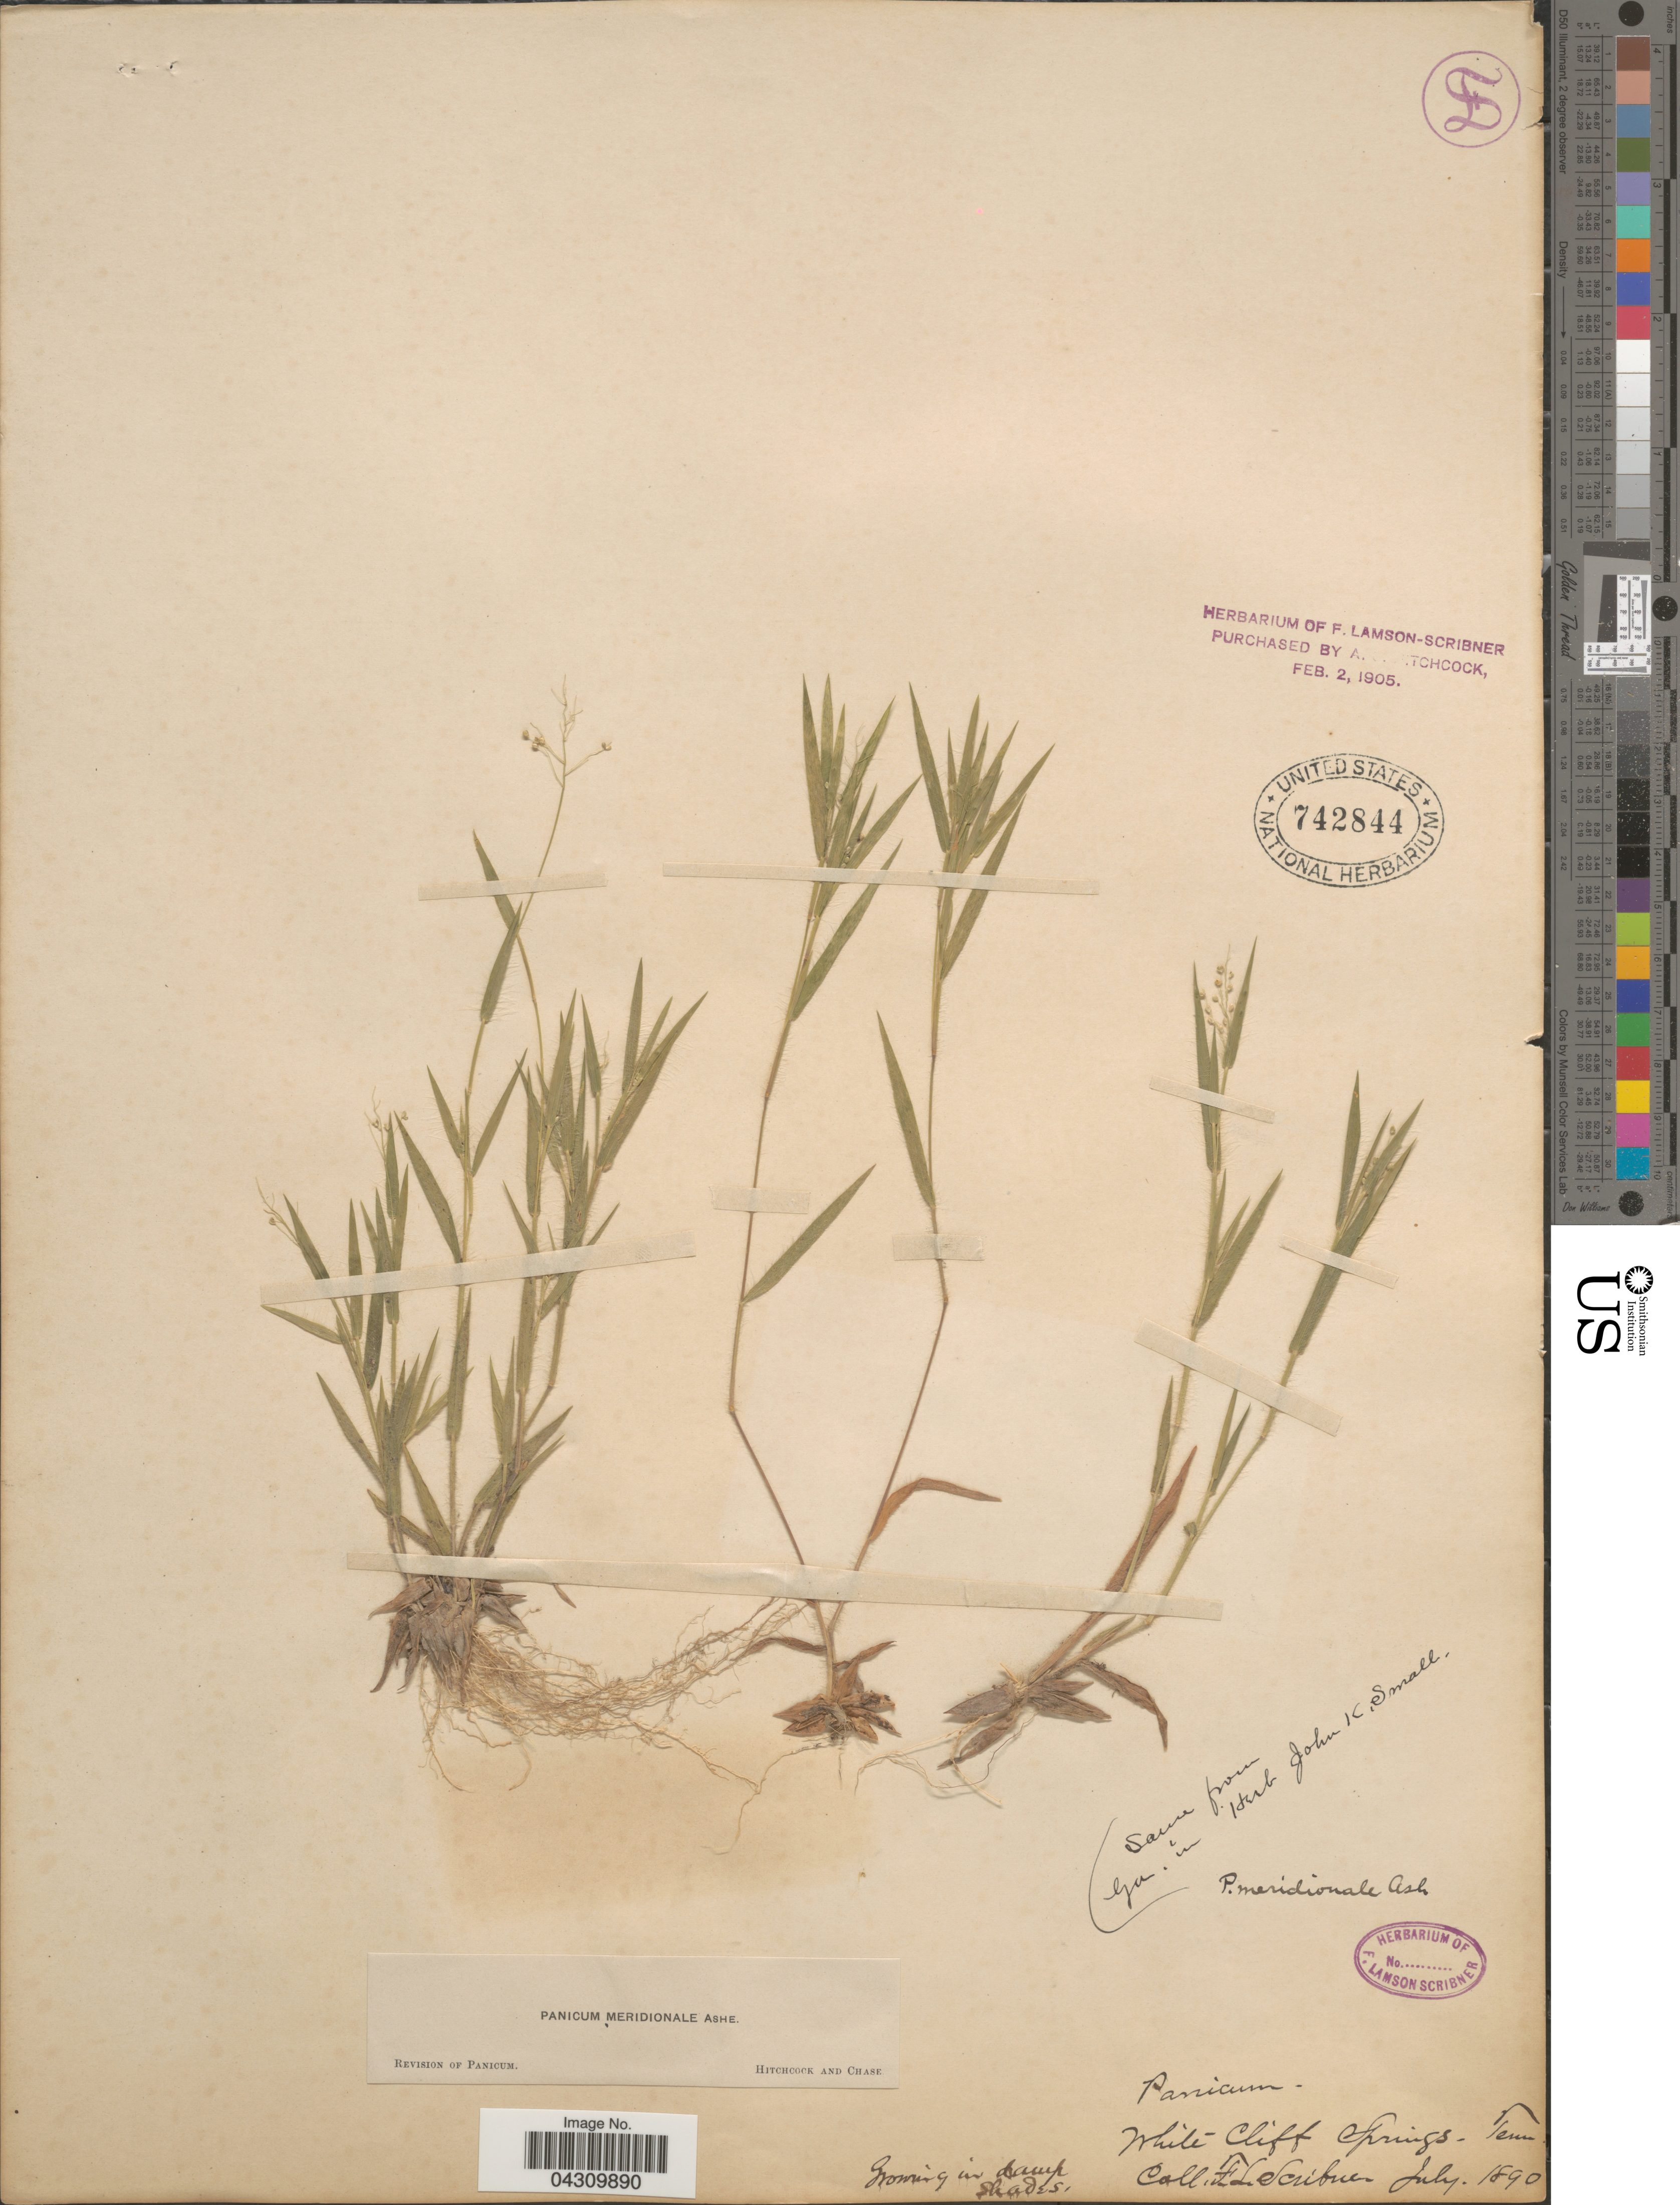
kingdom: Plantae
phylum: Tracheophyta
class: Liliopsida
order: Poales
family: Poaceae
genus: Dichanthelium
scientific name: Dichanthelium acuminatum var. acuminatum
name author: (Sw.) Gould & C.A. Clark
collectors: F. Lamson-Scribner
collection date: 1890-07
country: United States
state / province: Tennessee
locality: White Cliff Springs.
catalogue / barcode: US 742844